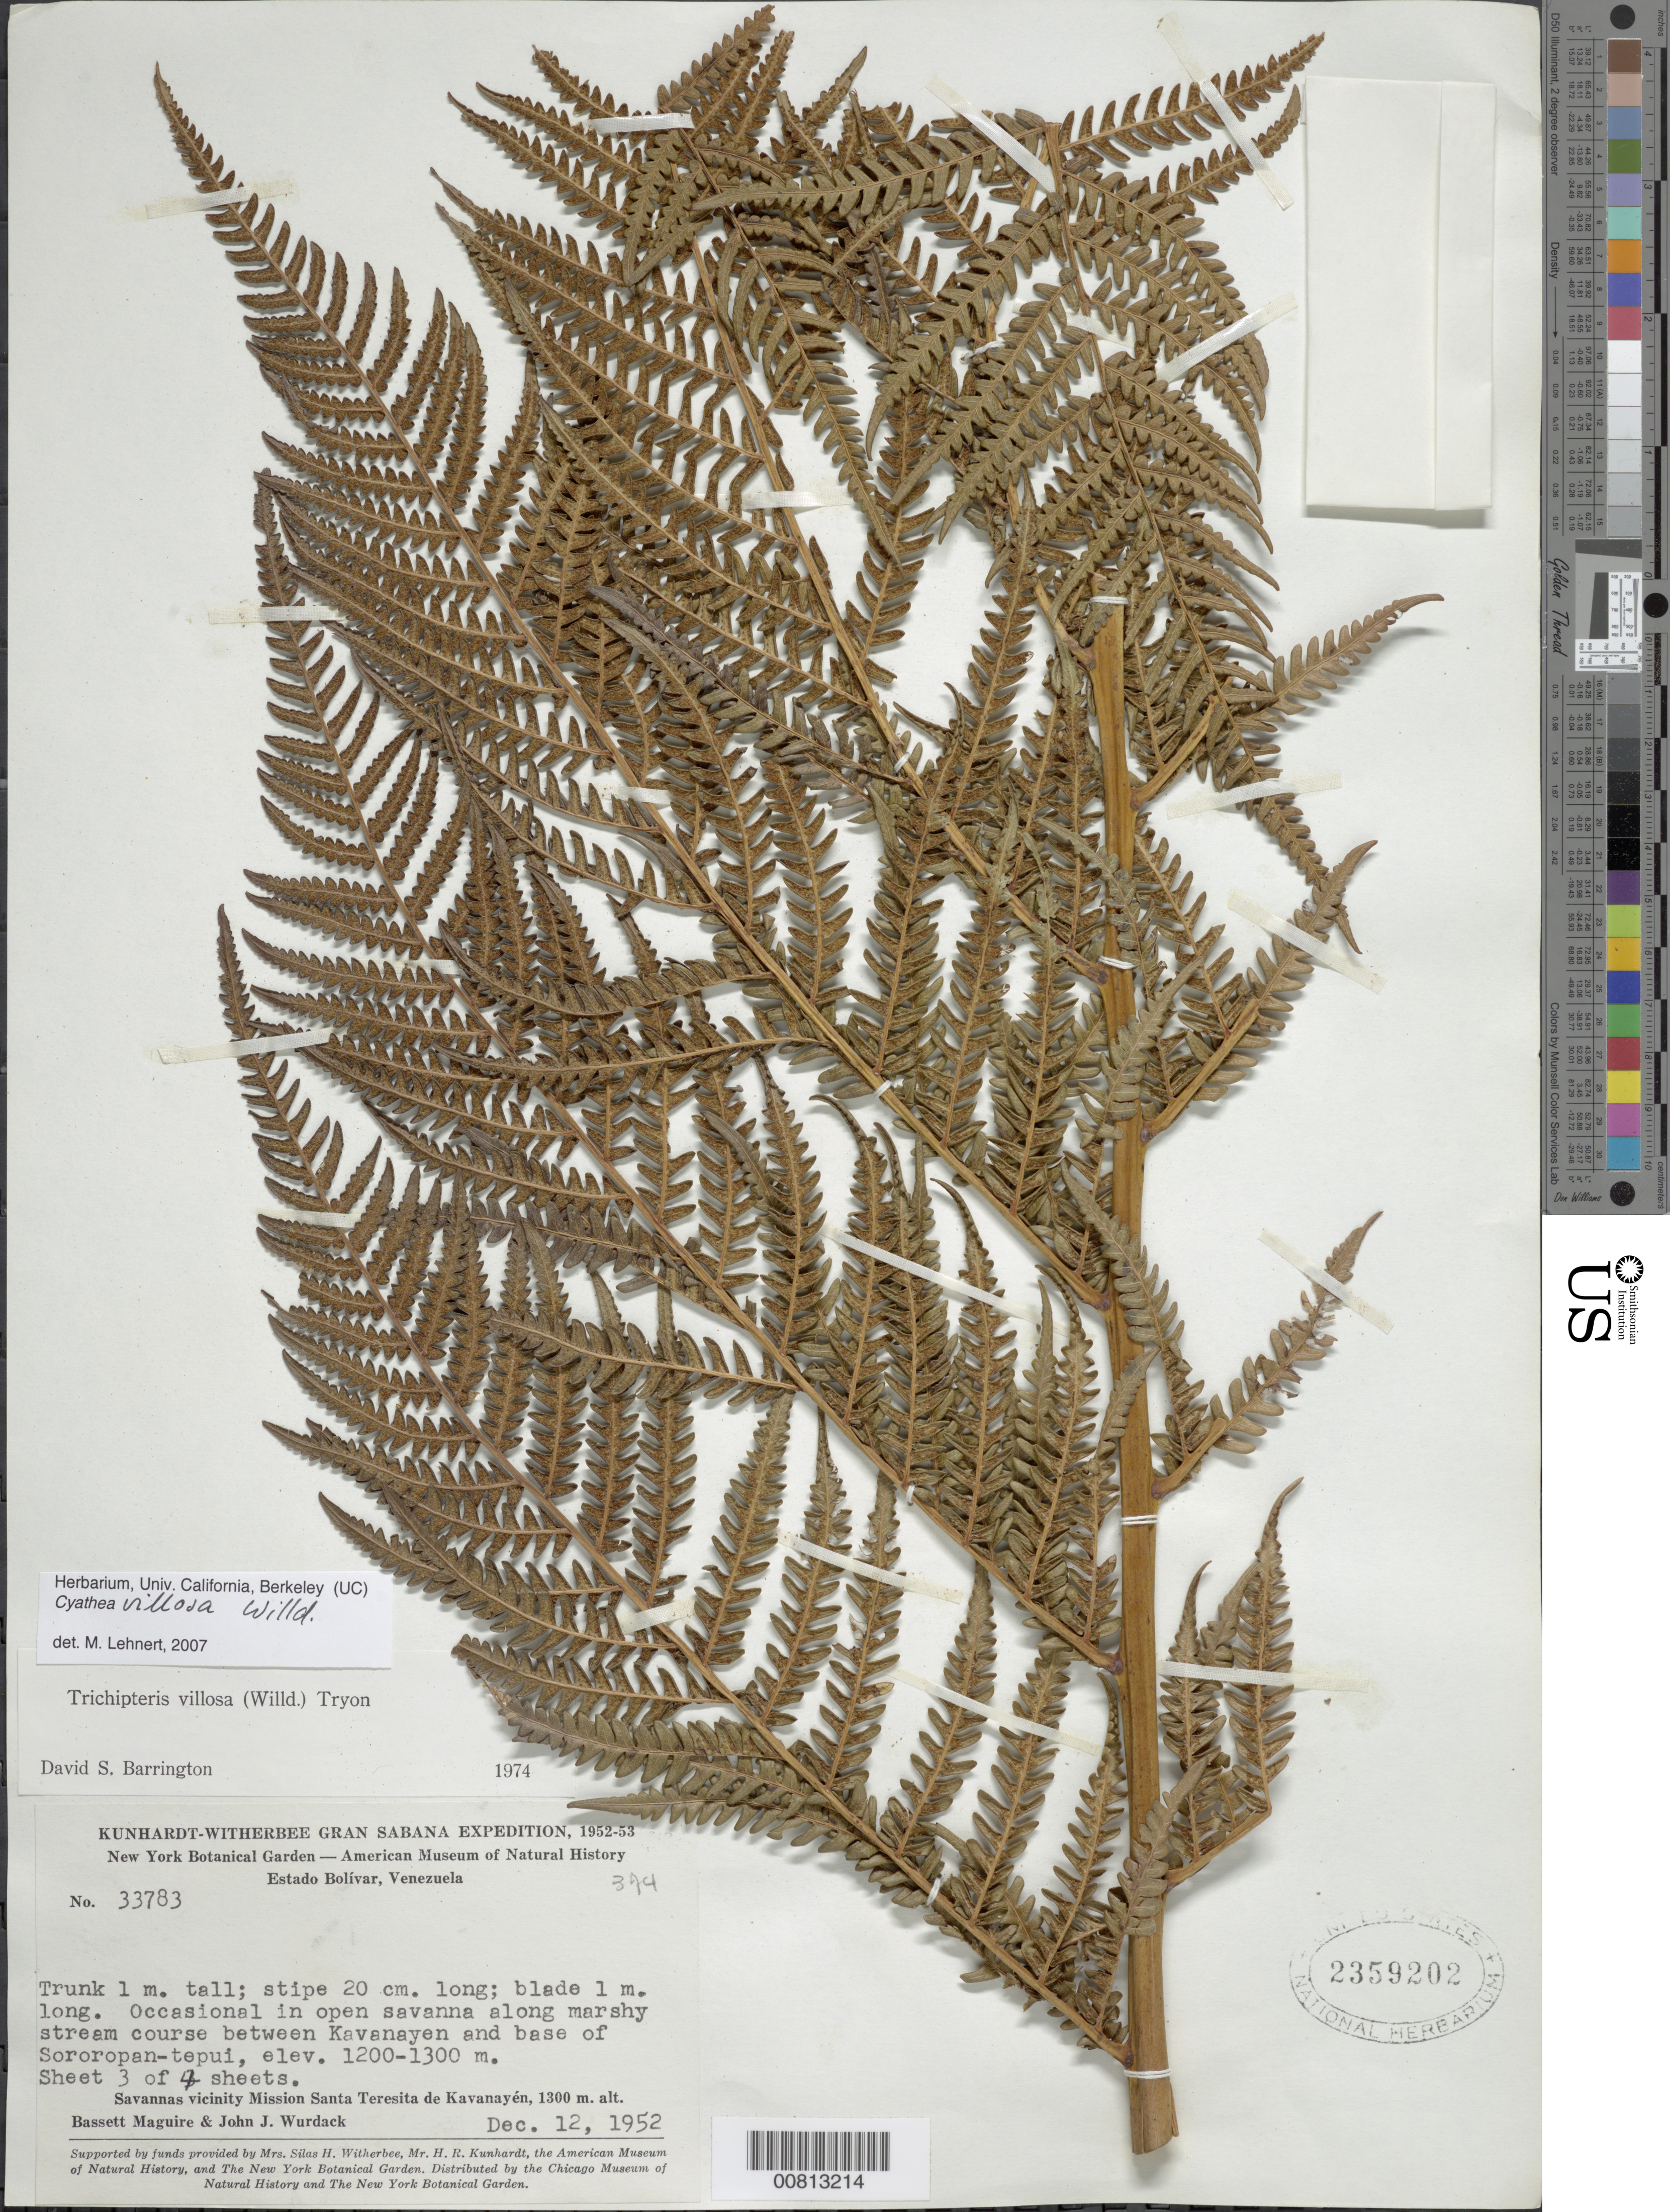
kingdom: Plantae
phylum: Tracheophyta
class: Polypodiopsida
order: Cyatheales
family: Cyatheaceae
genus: Cyathea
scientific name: Cyathea villosa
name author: Humb. & Bonpl. ex Willd.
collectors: B. Maguire & J. J. Wurdack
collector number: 33783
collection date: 1952-12-12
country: Venezuela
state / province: Bolivar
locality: Savannas vicinity Mission Santa Teresita de Kavanayen, Occasional in open savanna along marshy stream course between Kavanayen and base of Sororopan-Tepui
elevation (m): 1200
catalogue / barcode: US 2359202